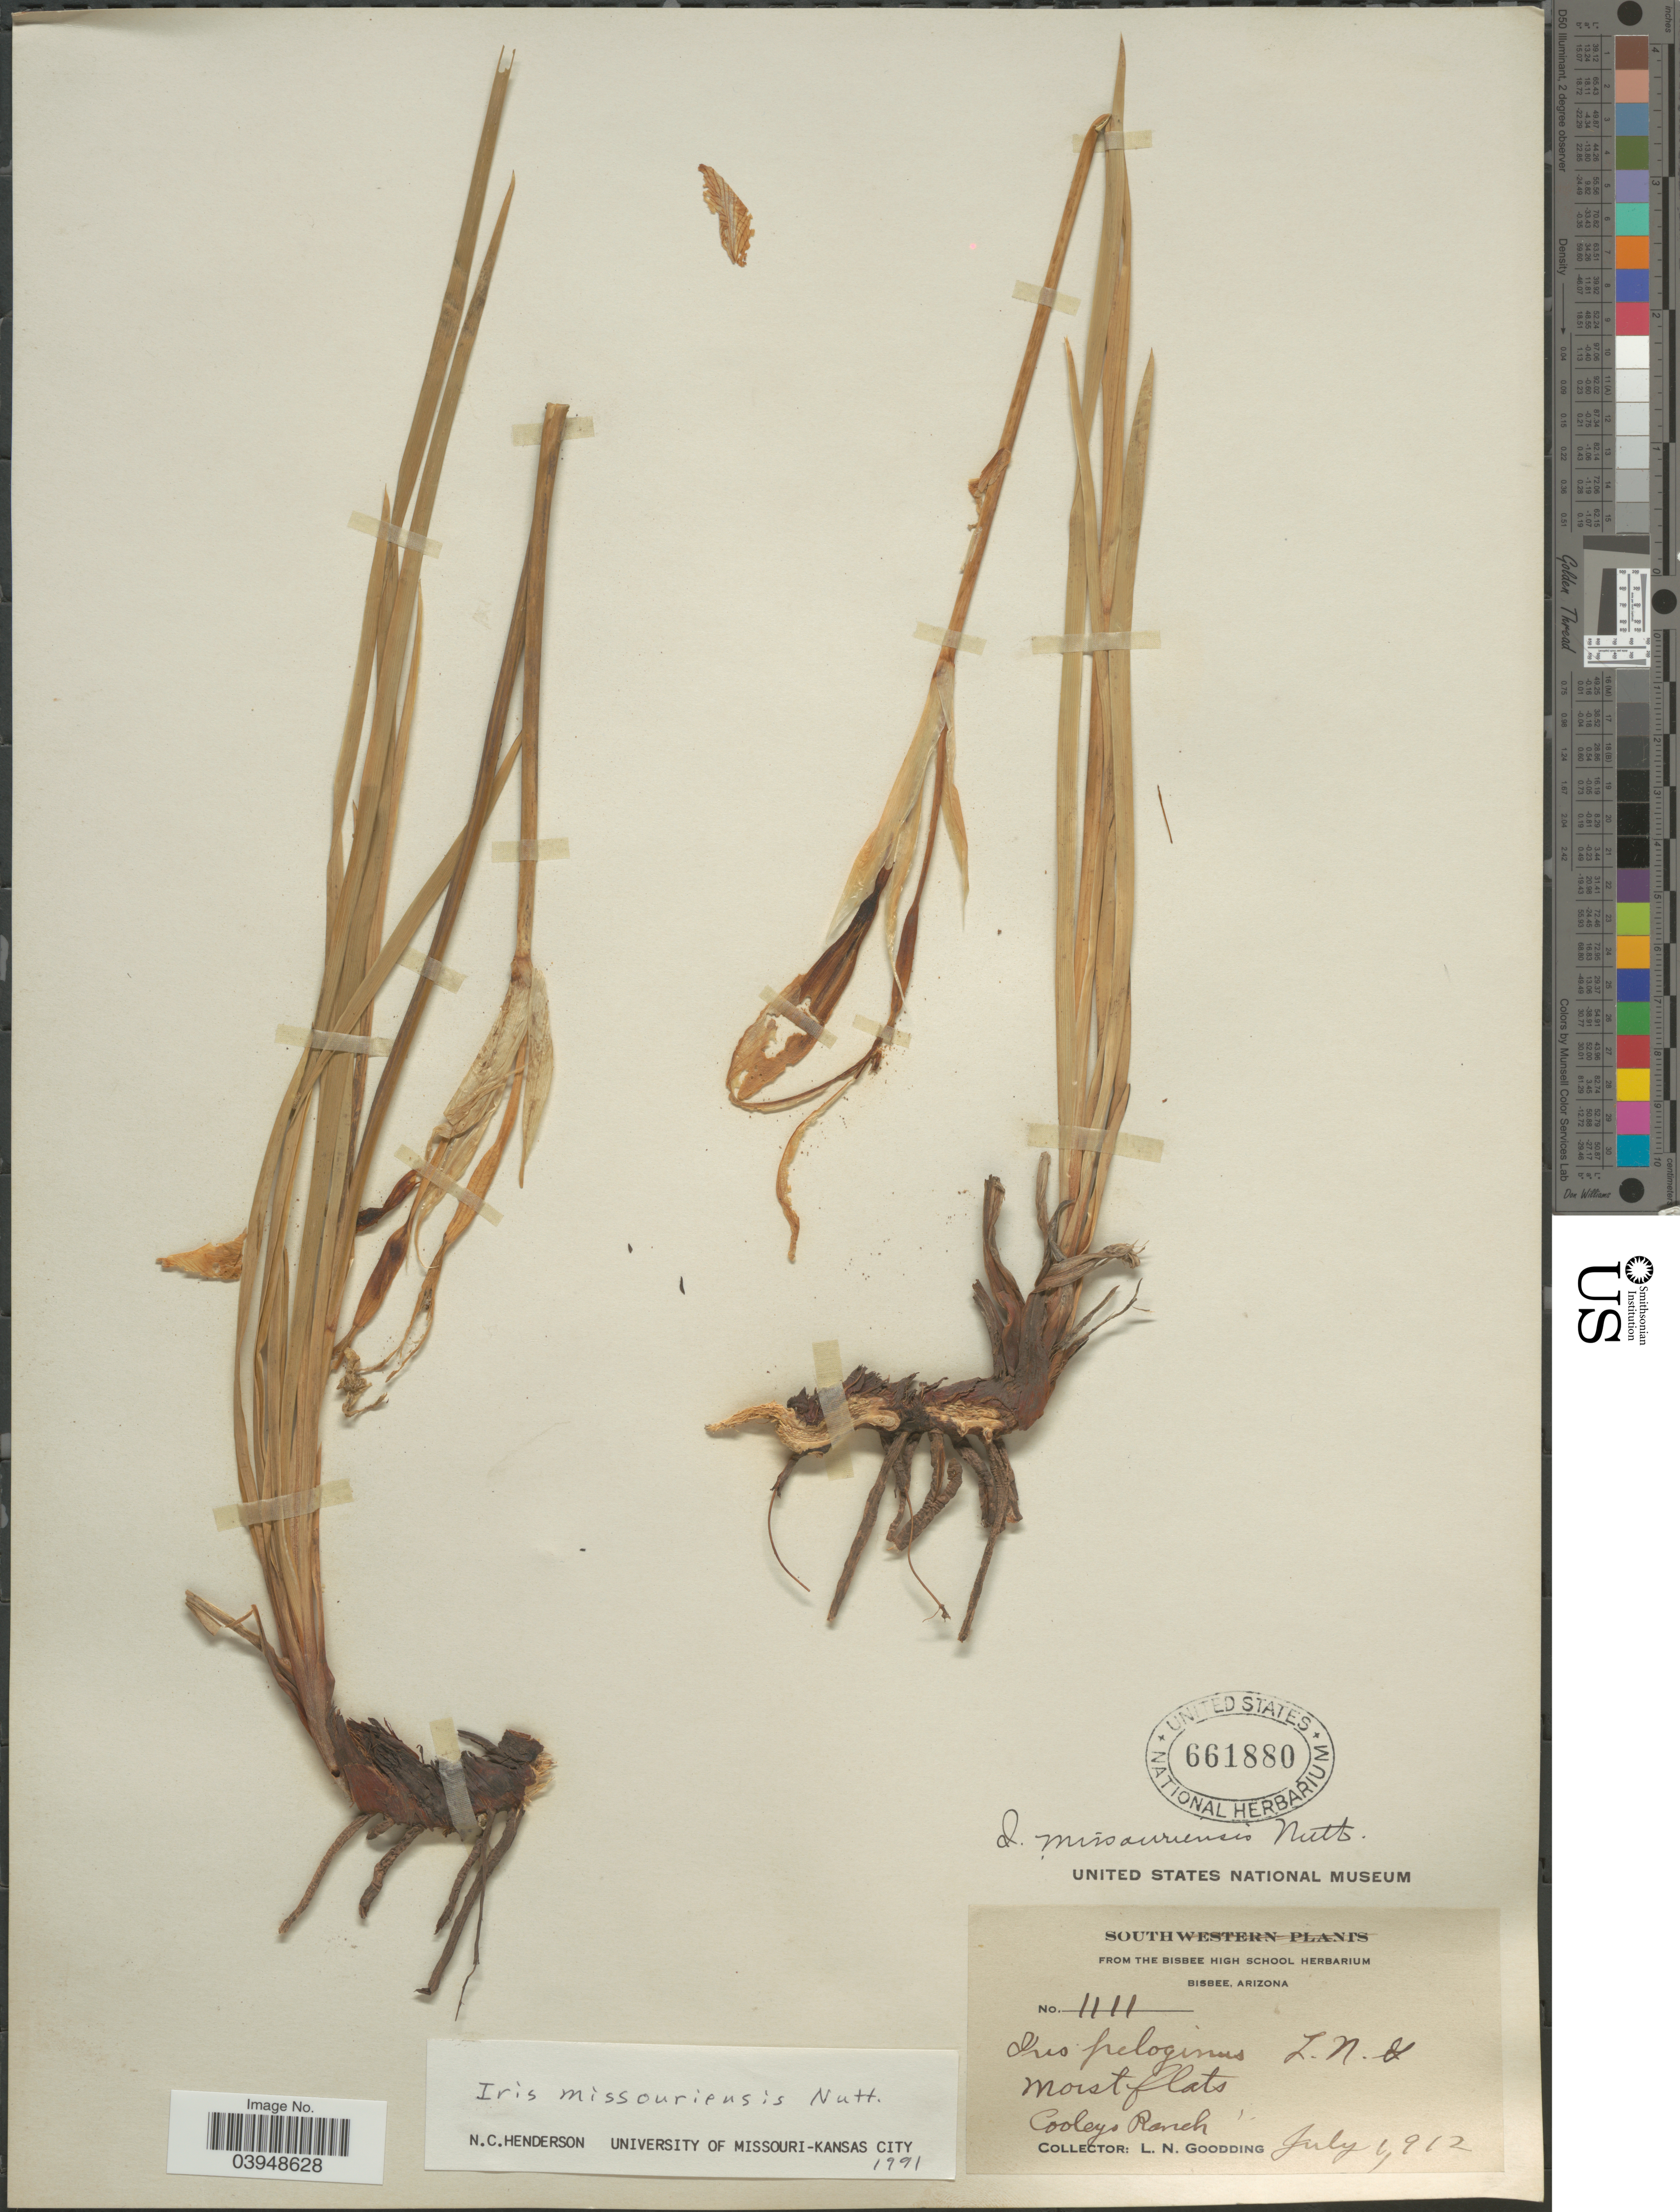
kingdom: Plantae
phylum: Tracheophyta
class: Liliopsida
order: Asparagales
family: Iridaceae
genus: Iris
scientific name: Iris missouriensis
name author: Nutt.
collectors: L. N. Goodding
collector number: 1111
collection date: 1912-07-01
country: United States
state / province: Arizona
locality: Cooleys Ranch.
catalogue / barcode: US 661880